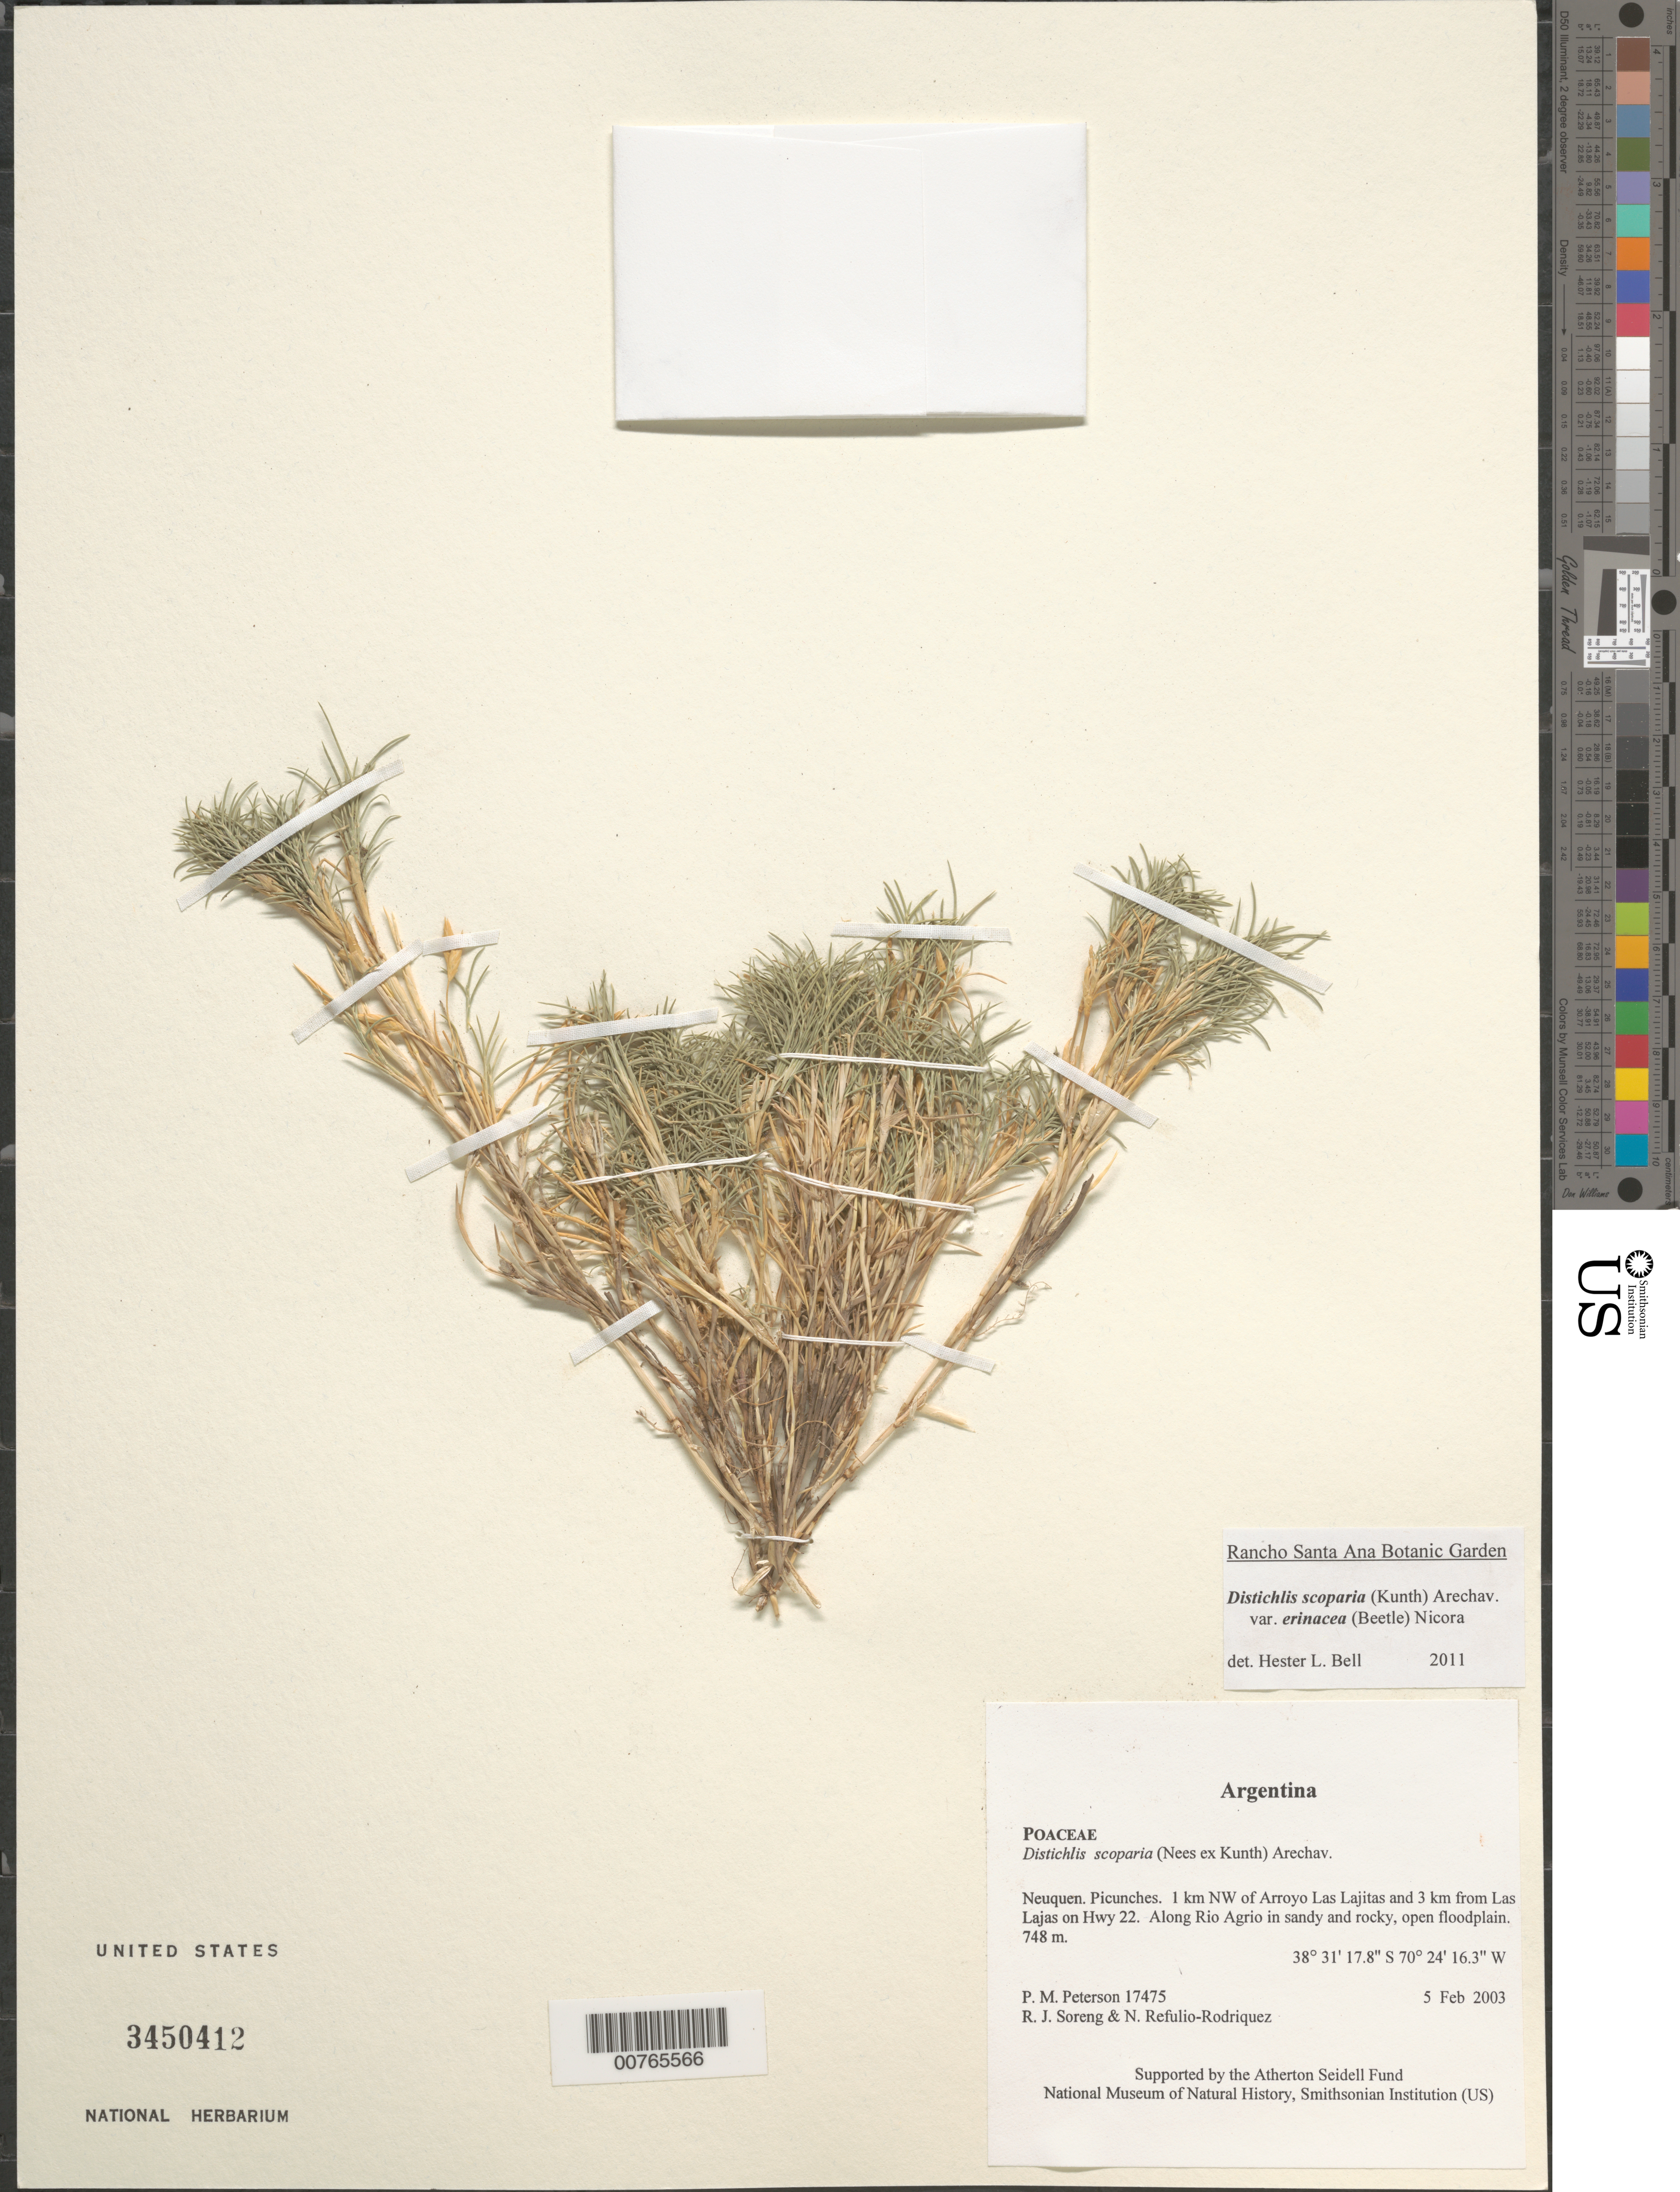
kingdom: Plantae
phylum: Tracheophyta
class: Liliopsida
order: Poales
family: Poaceae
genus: Distichlis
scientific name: Distichlis scoparia var. erinacea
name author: (Beetle) Nicora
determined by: Bell, H. L.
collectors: P. M. Peterson, R. J. Soreng & N. Refulio-Rodríguez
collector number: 17475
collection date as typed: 05 Feb 2003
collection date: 2003-02-05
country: Argentina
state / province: Neuquen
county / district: Picunches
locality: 1 km NW of Arroyo Las Lajitas and 3 km from Las Lajas on Hwy 22. Along Rio Agrio in sandy and rocky, open floodplain.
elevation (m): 748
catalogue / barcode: US 3450412